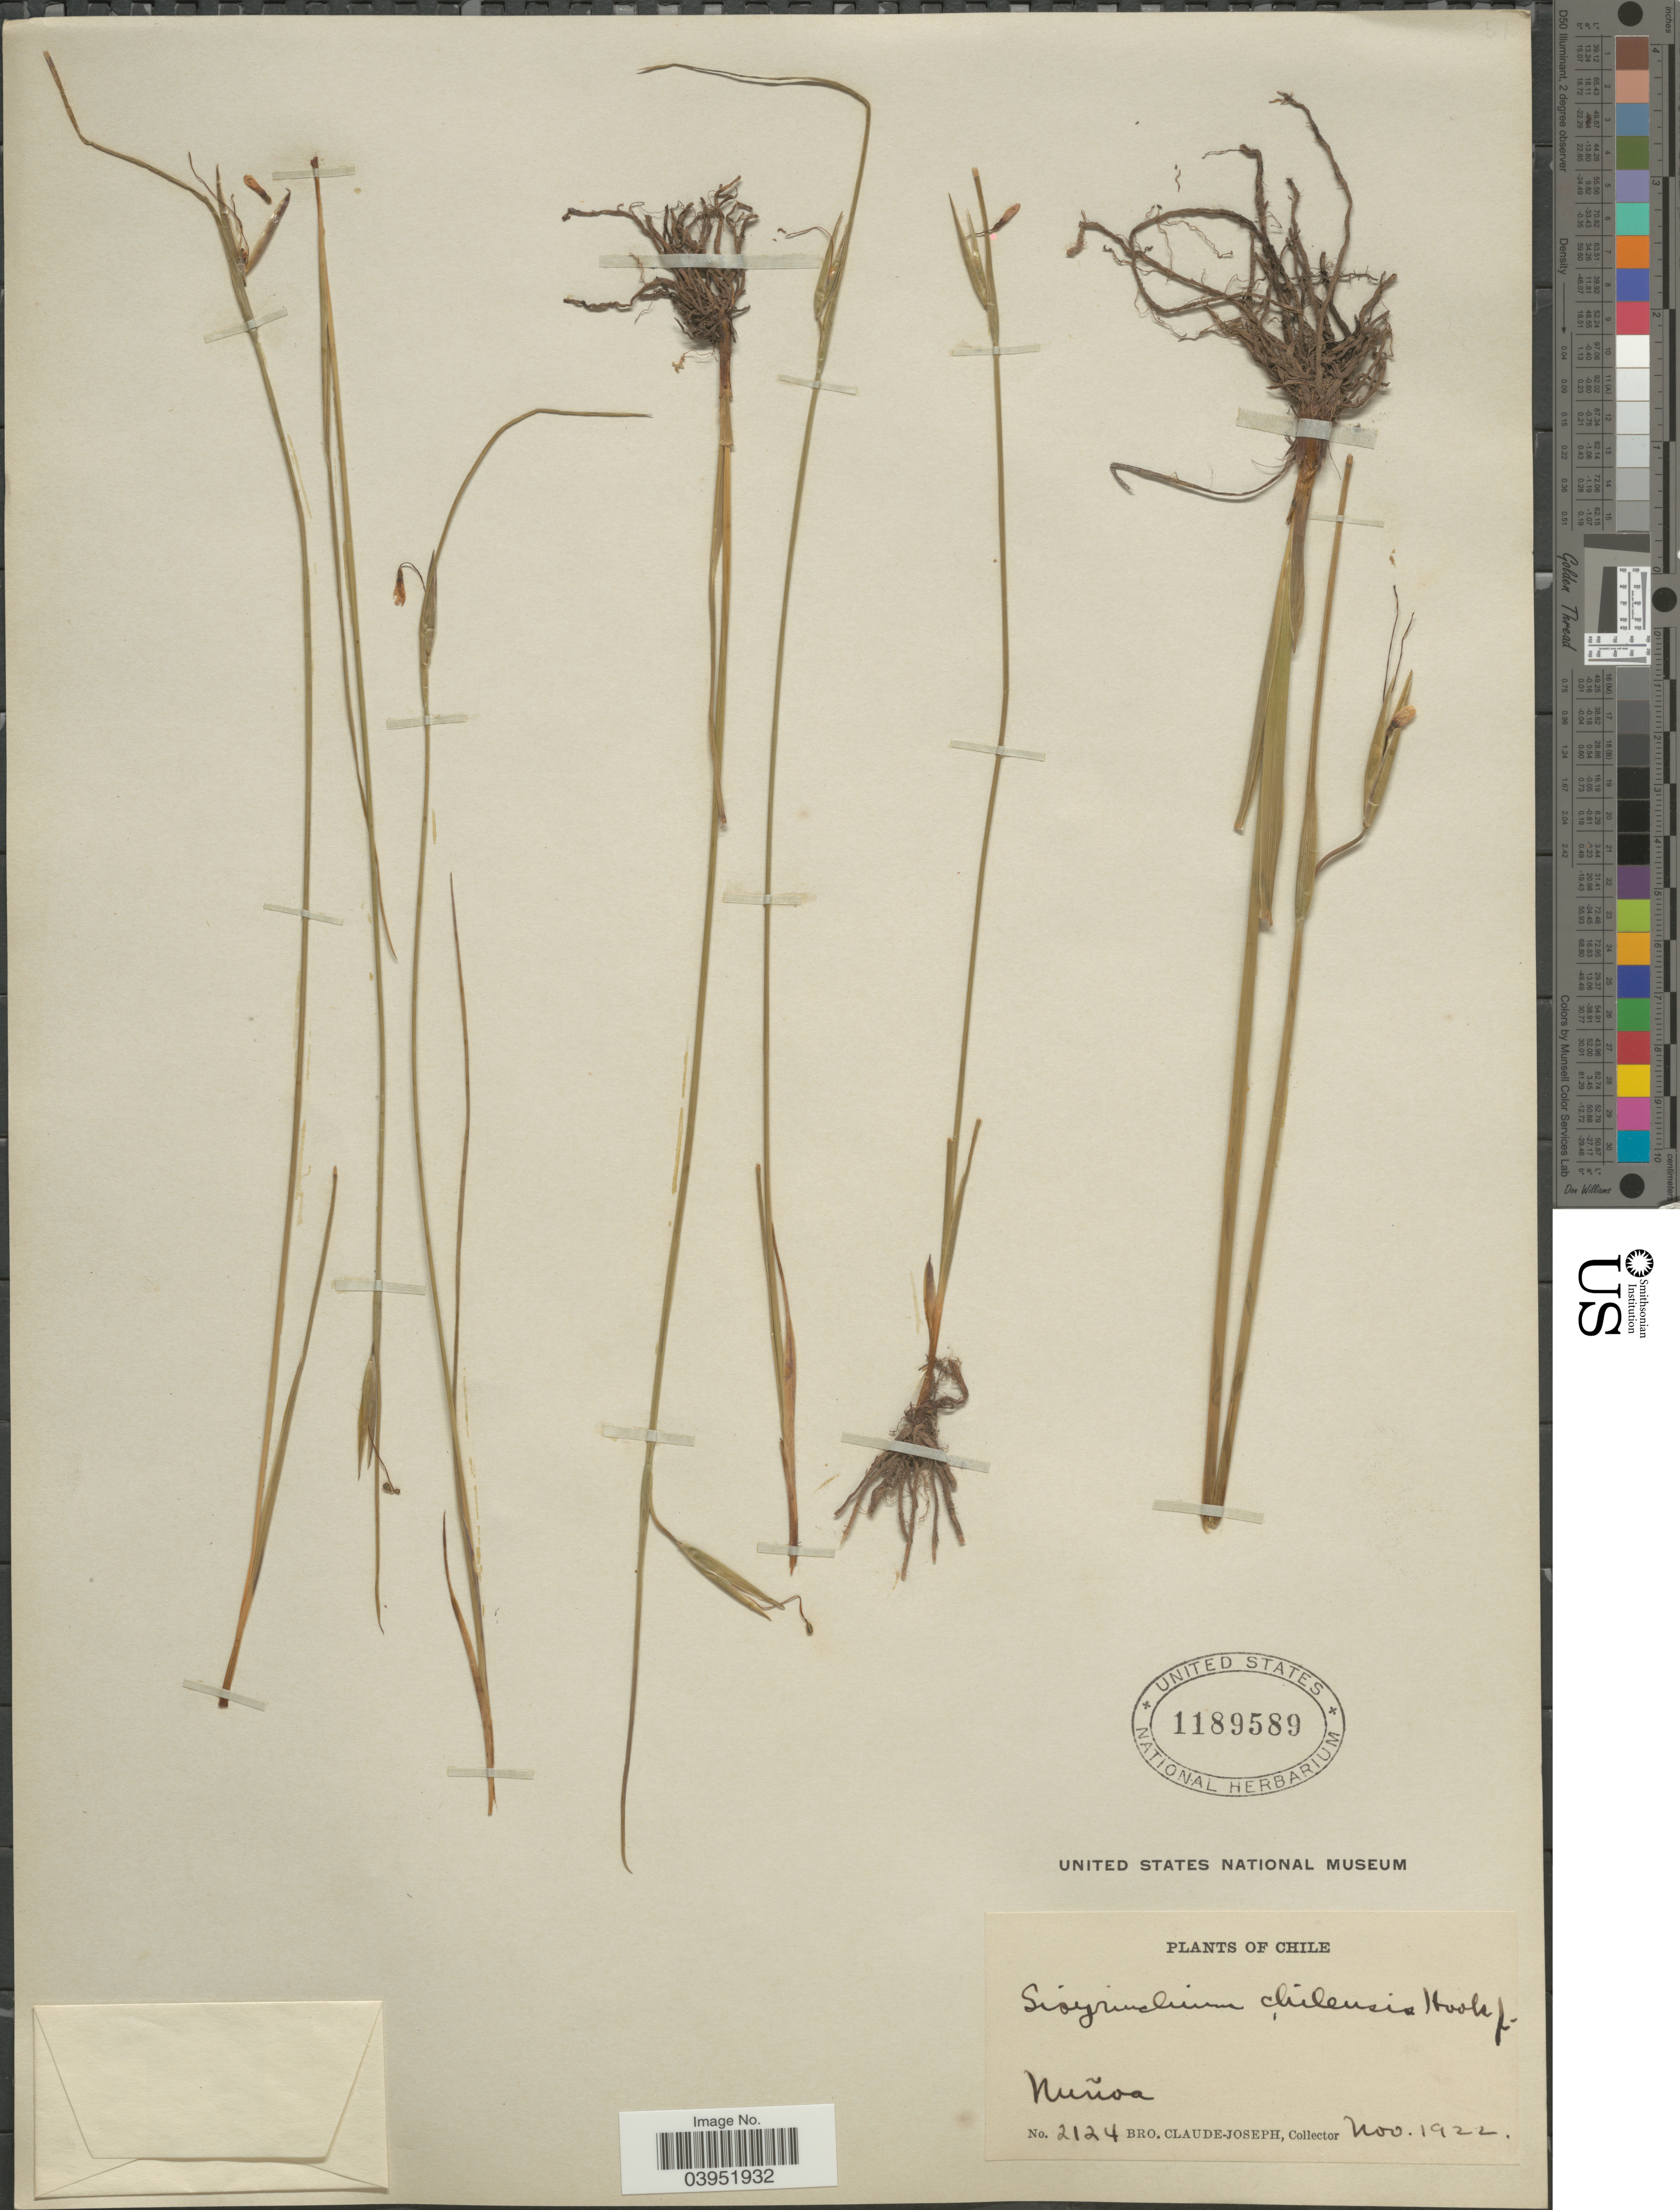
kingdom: Plantae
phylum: Tracheophyta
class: Liliopsida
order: Asparagales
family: Iridaceae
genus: Sisyrinchium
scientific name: Sisyrinchium chilense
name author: Hook.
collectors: Bro. Claude-Joseph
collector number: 2124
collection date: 1922-11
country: Chile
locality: Nuñoa.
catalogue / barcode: US 1189589